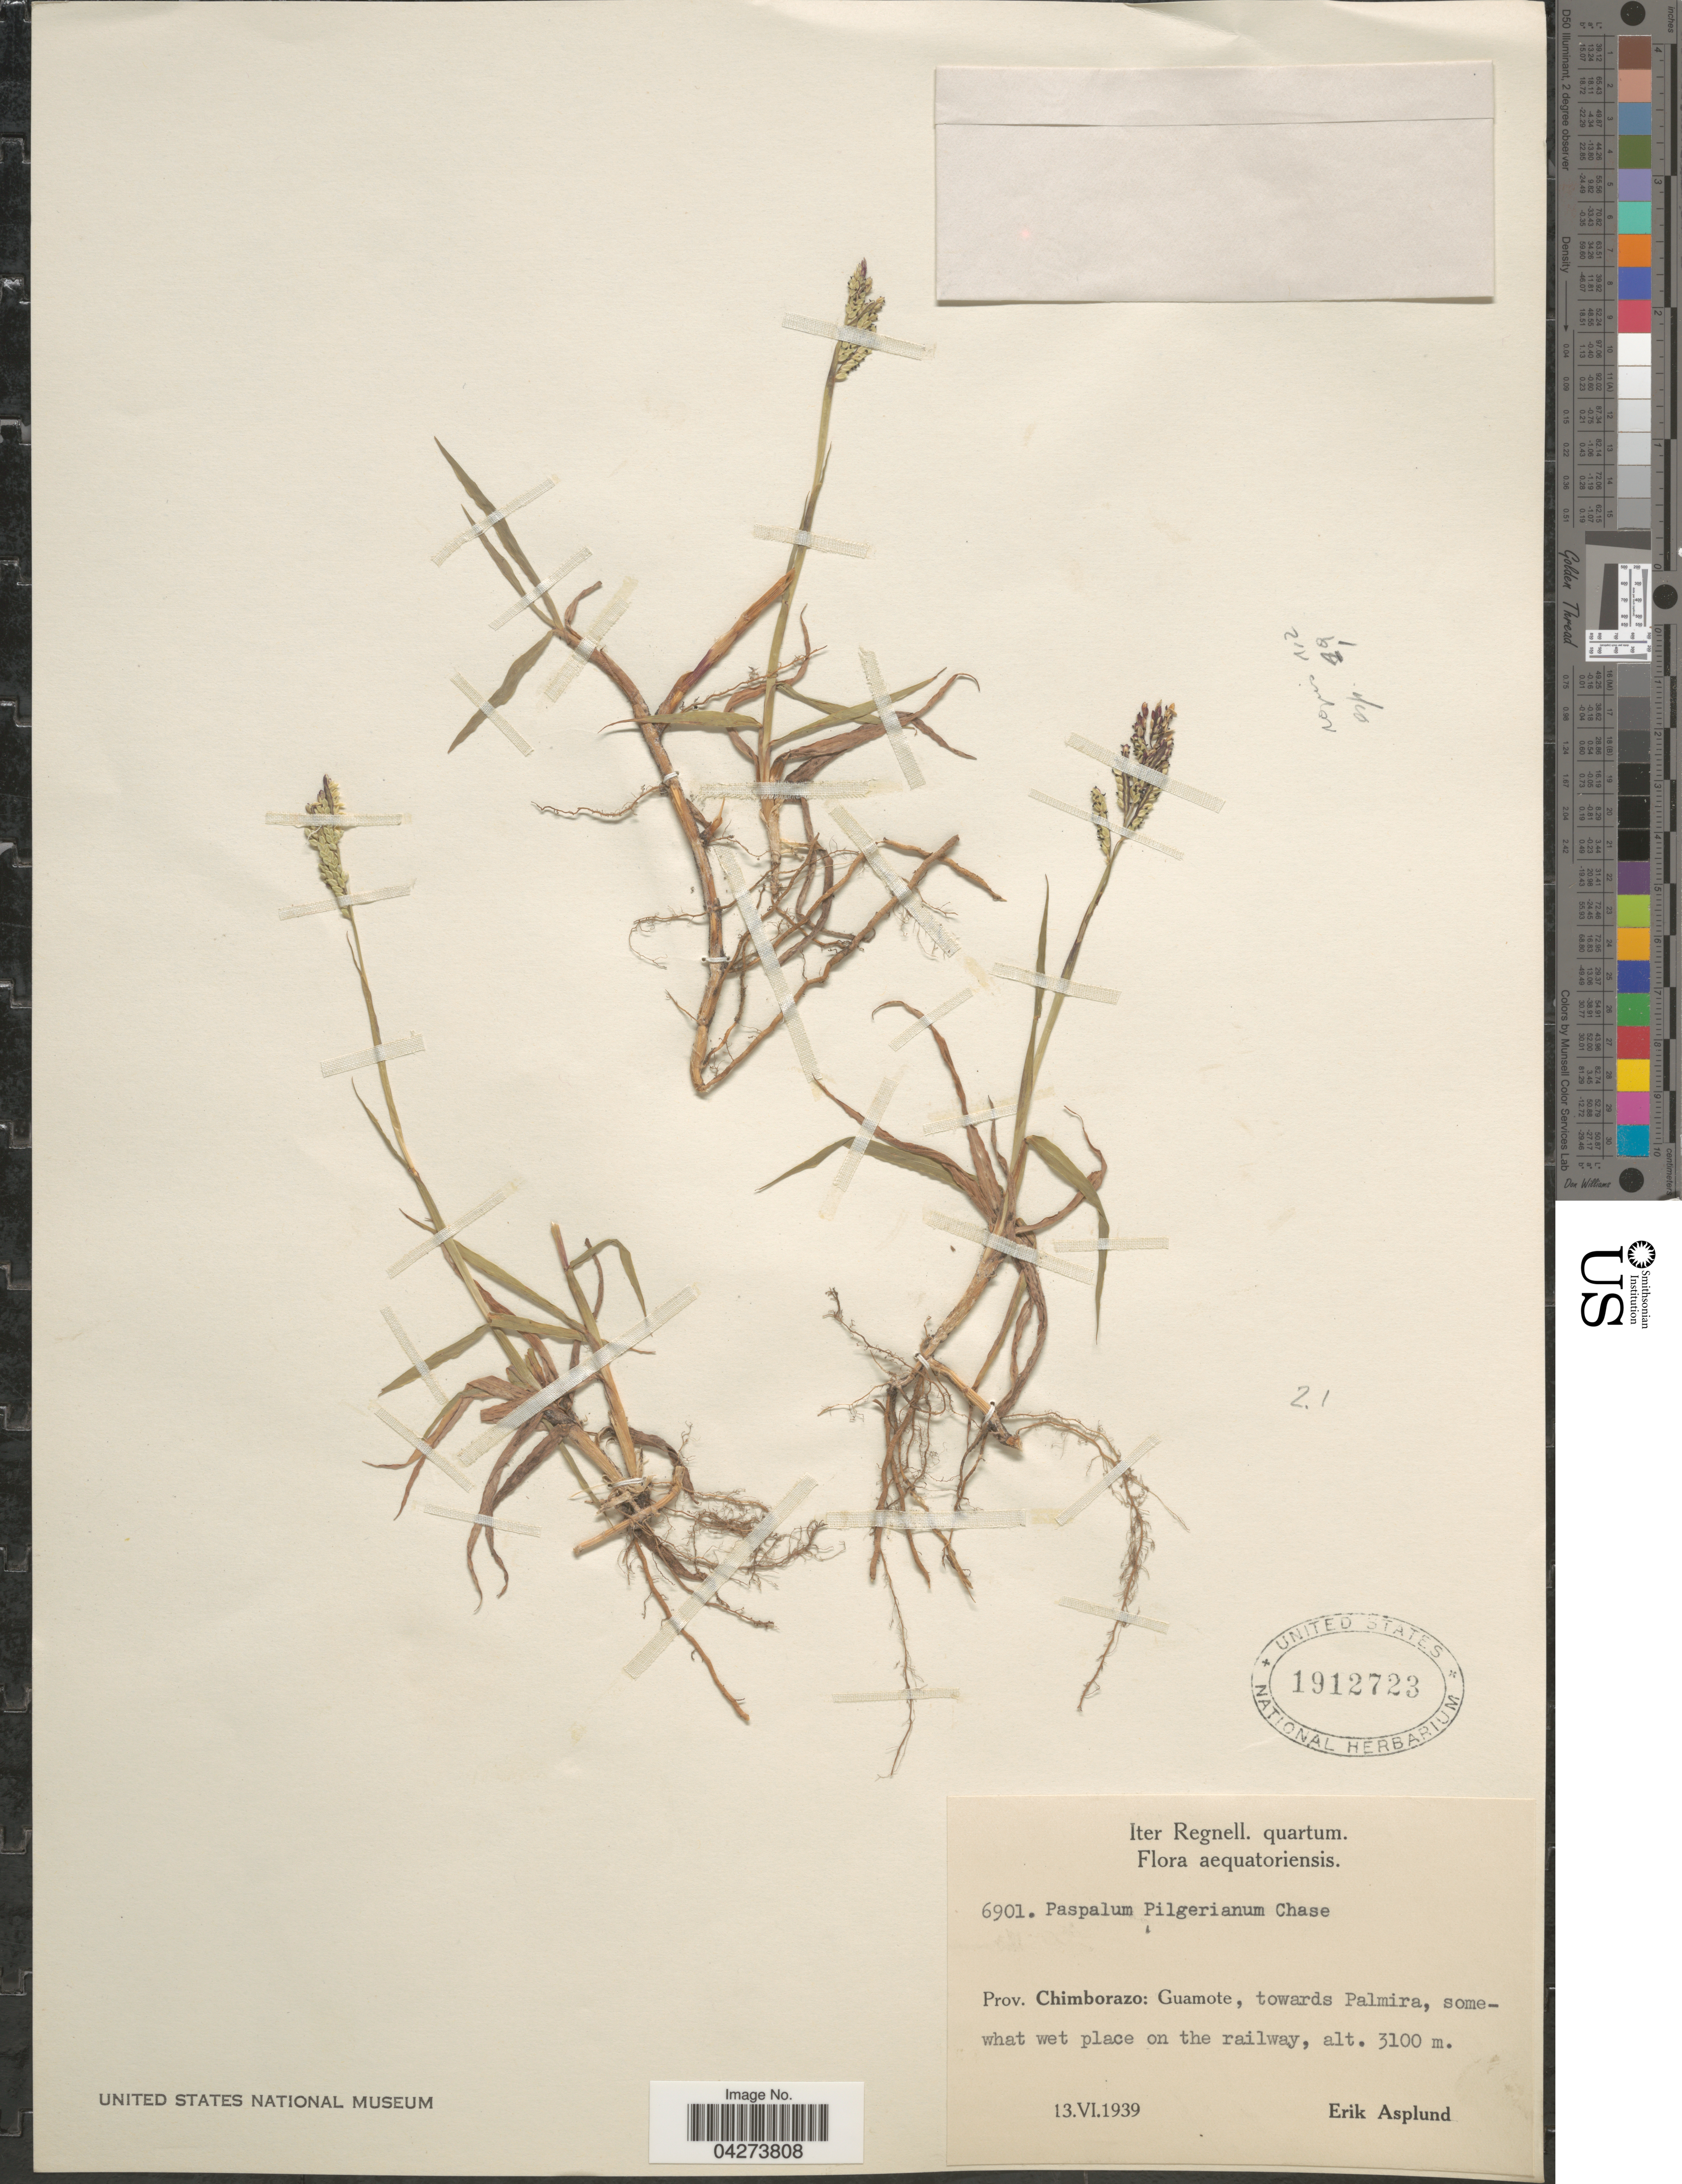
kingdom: Plantae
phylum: Tracheophyta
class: Liliopsida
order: Poales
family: Poaceae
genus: Paspalum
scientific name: Paspalum pilgerianum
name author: Chase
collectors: E. Asplund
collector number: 6901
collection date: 1939-06-13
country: Ecuador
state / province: Chimborazo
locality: Iter Regnell. quartum. Prov. Chimborazo: Guamote, towards Palmira, somewhat wet place on the railway.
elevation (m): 3100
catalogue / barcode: US 1912723